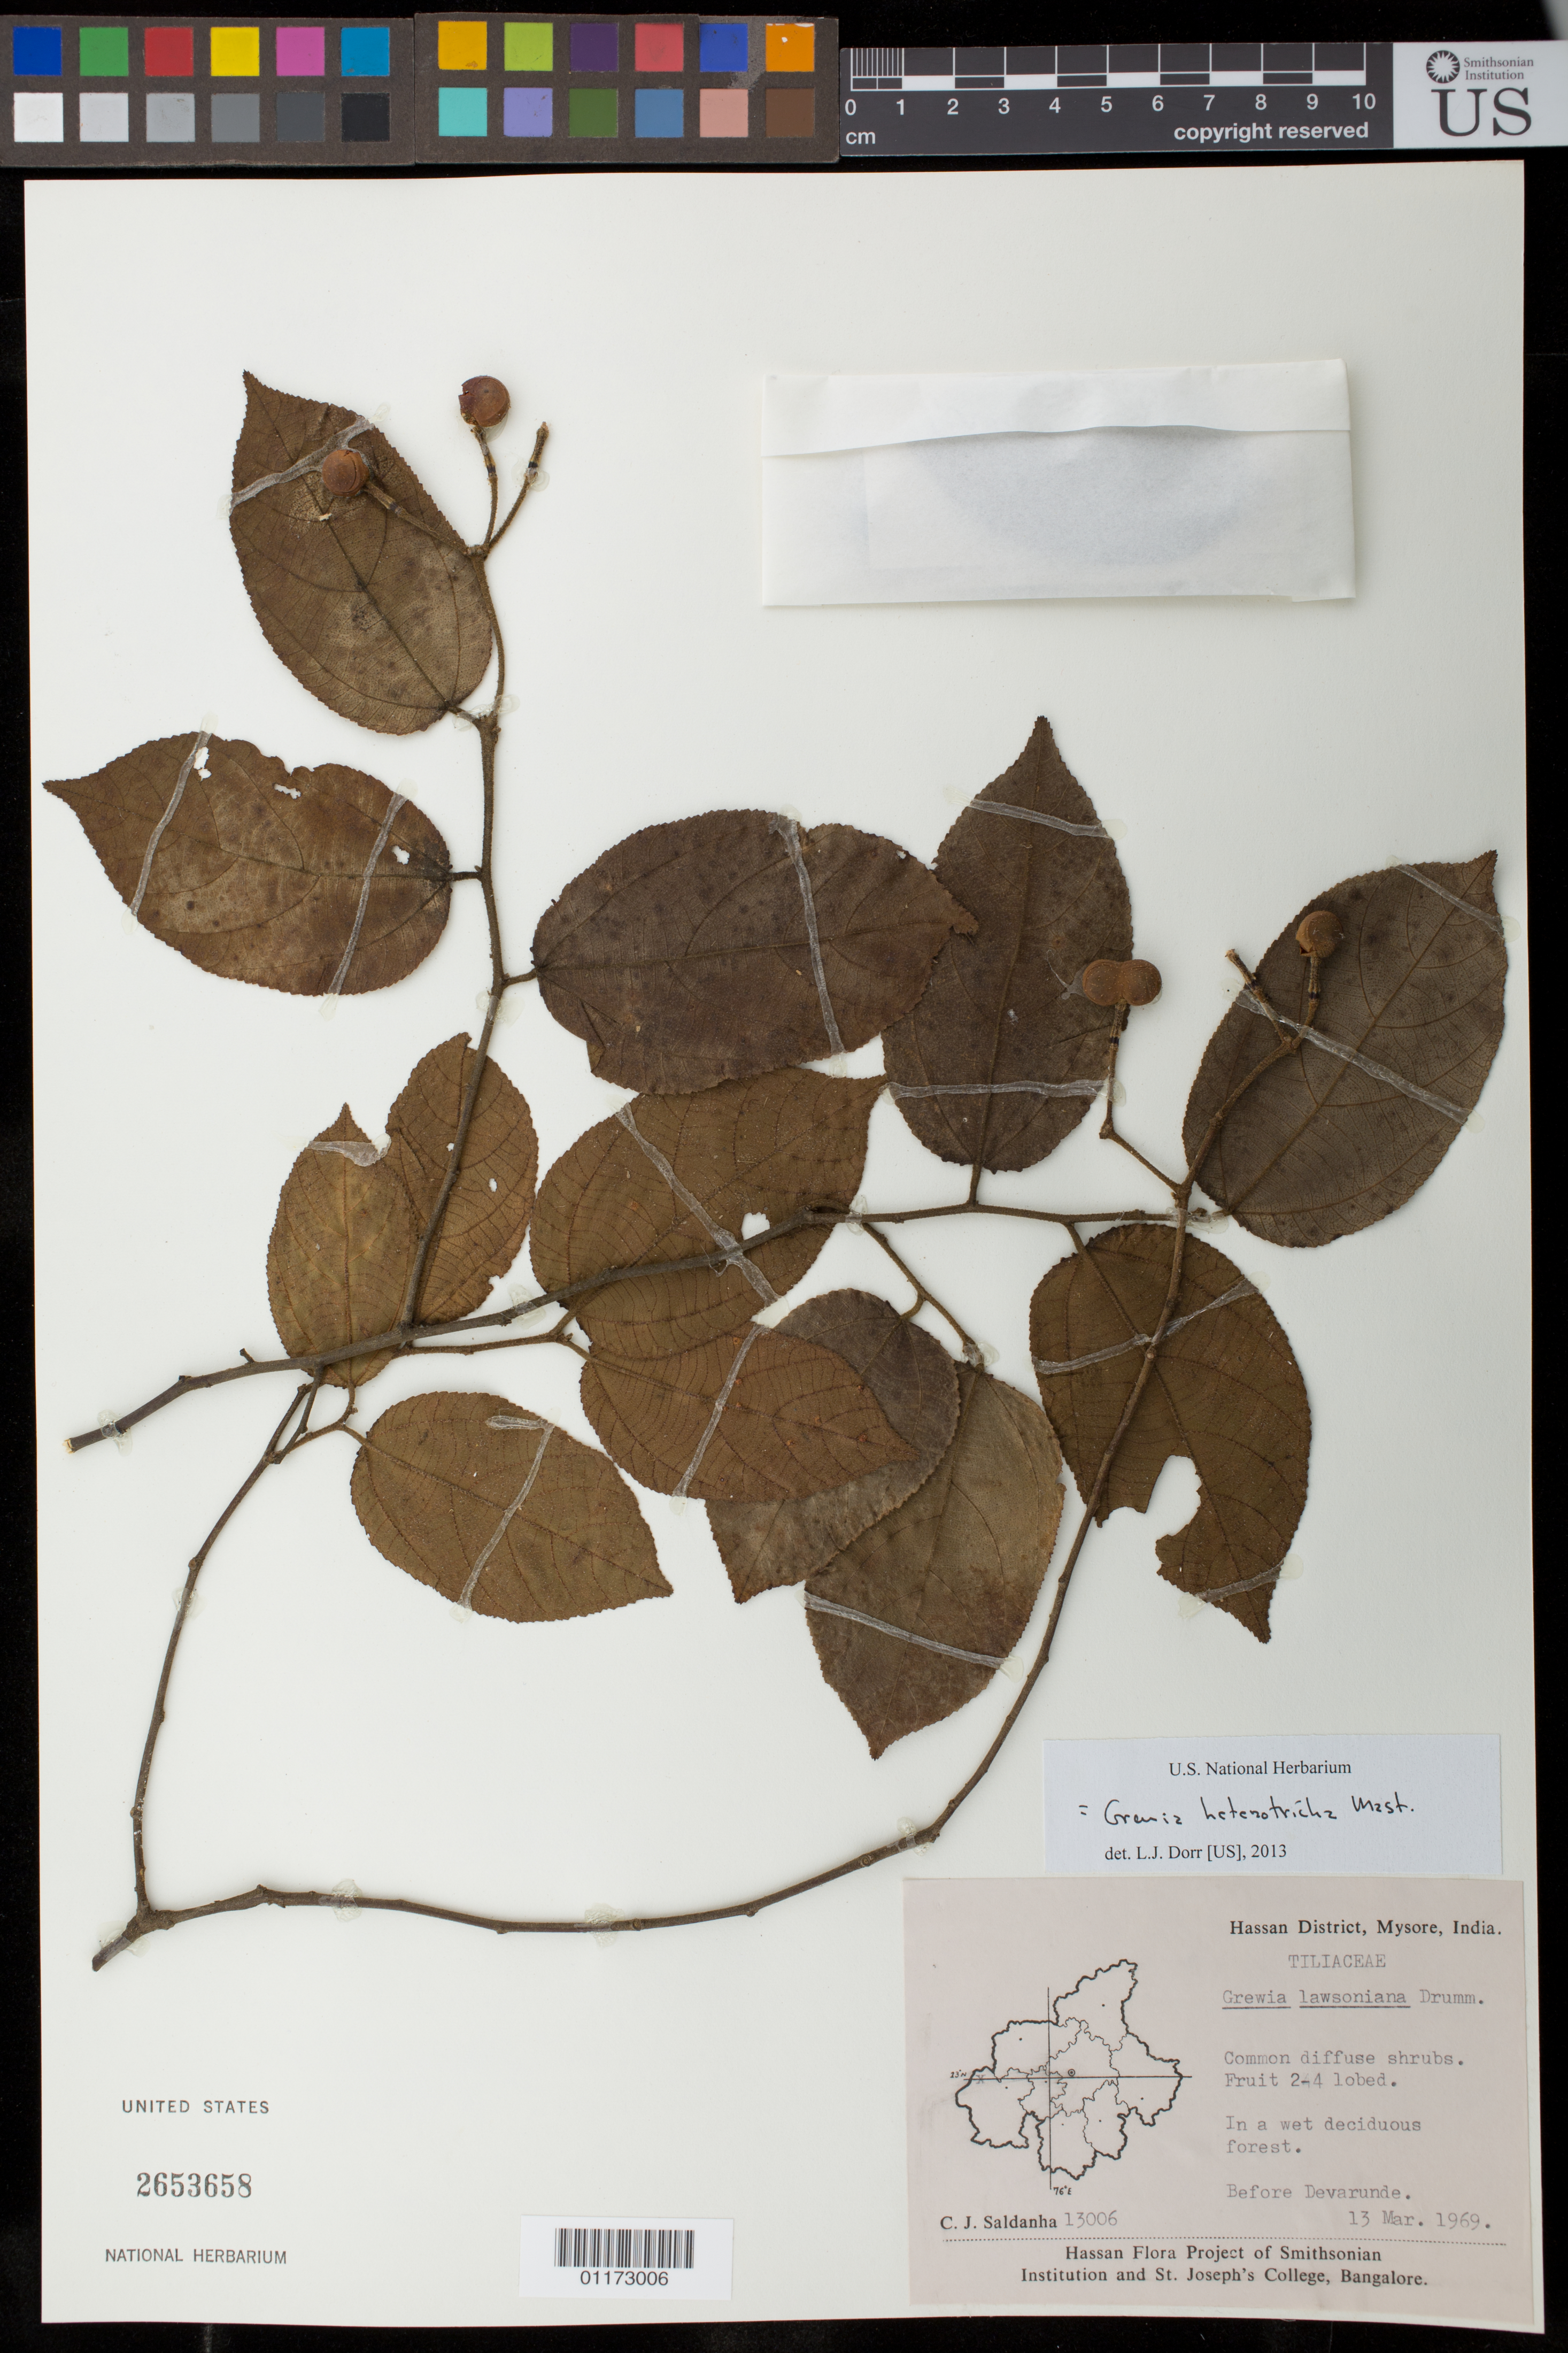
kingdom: Plantae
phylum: Tracheophyta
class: Magnoliopsida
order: Malvales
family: Malvaceae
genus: Microcos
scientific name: Microcos heterotricha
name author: (Mast.) Burret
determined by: Jourdain-Fievet, L.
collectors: C. J. Saldanha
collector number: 13006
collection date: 1969-03-13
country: India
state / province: Karnataka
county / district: Hassan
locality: Before Devarunde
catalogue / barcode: US 2653658